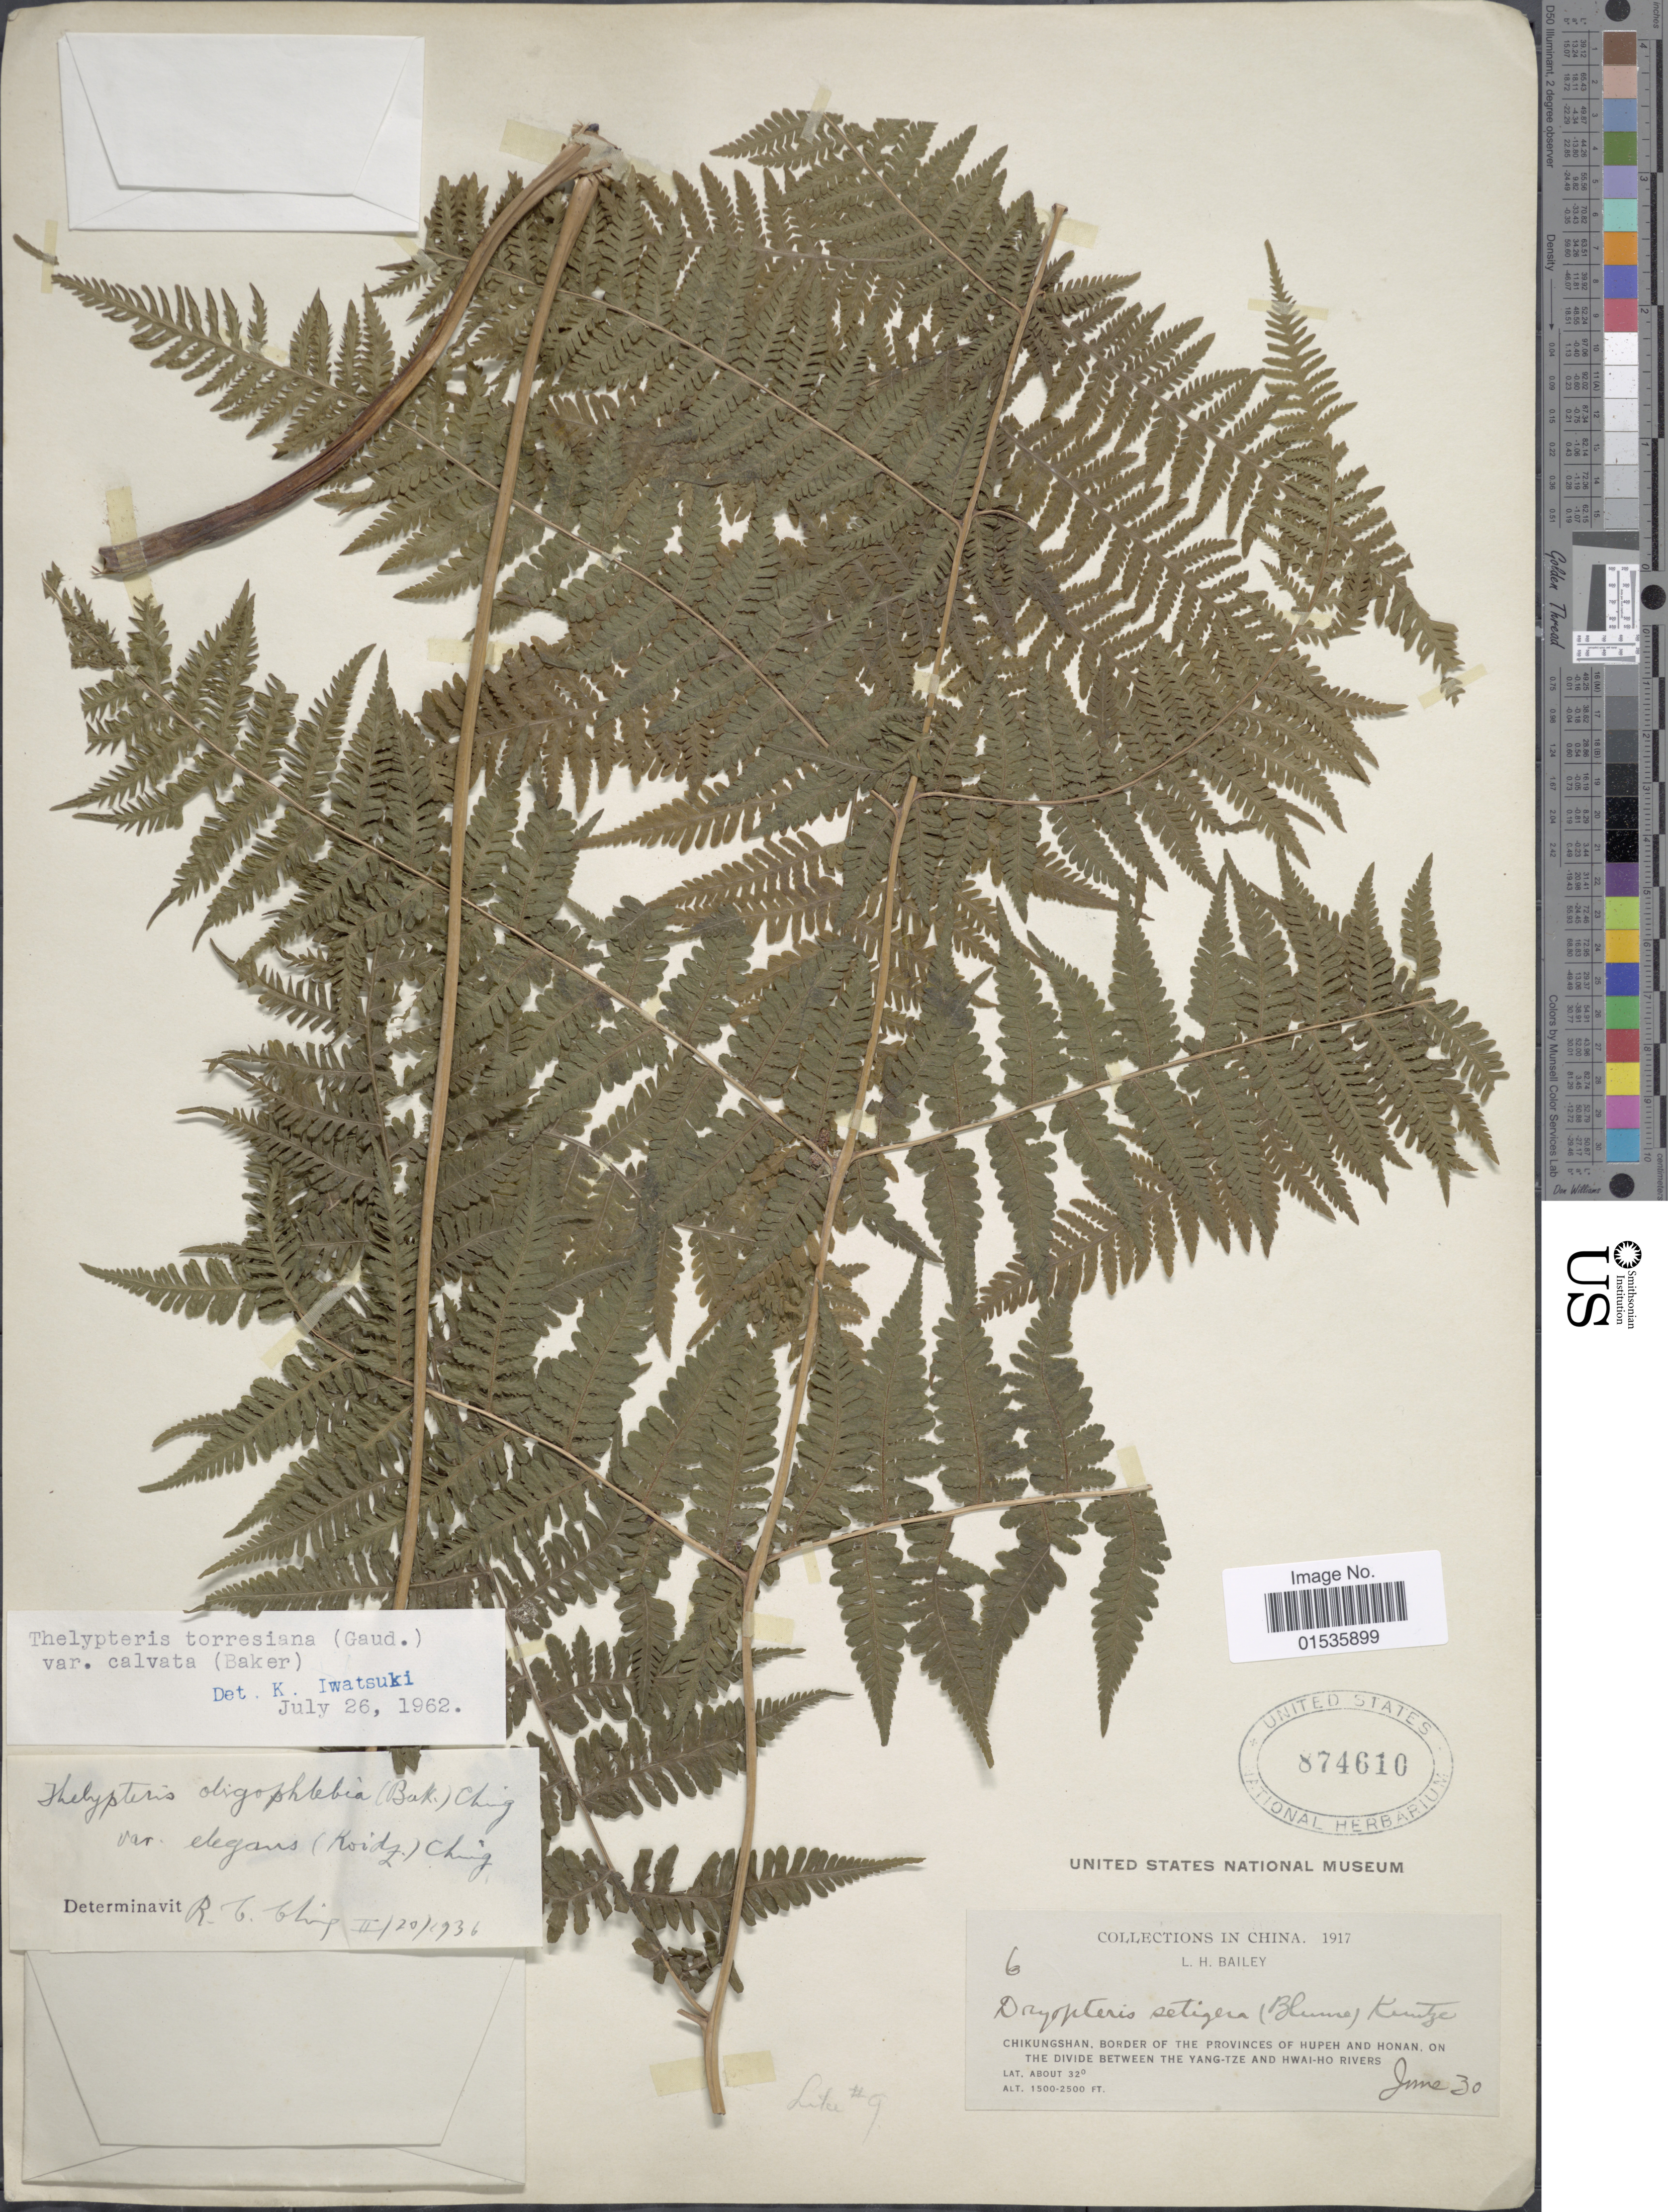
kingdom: Plantae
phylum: Tracheophyta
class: Polypodiopsida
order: Polypodiales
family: Thelypteridaceae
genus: Macrothelypteris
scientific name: Macrothelypteris torresiana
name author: (Gaudich.) Ching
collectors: L. H. Bailey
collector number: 6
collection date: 1917-06-30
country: China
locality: China, Chikungshan, Border of the Province of Hupeh and Honan, on the divide between the Yang-Tze and Hwai-Ho Rivers.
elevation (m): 457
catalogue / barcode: US 874610